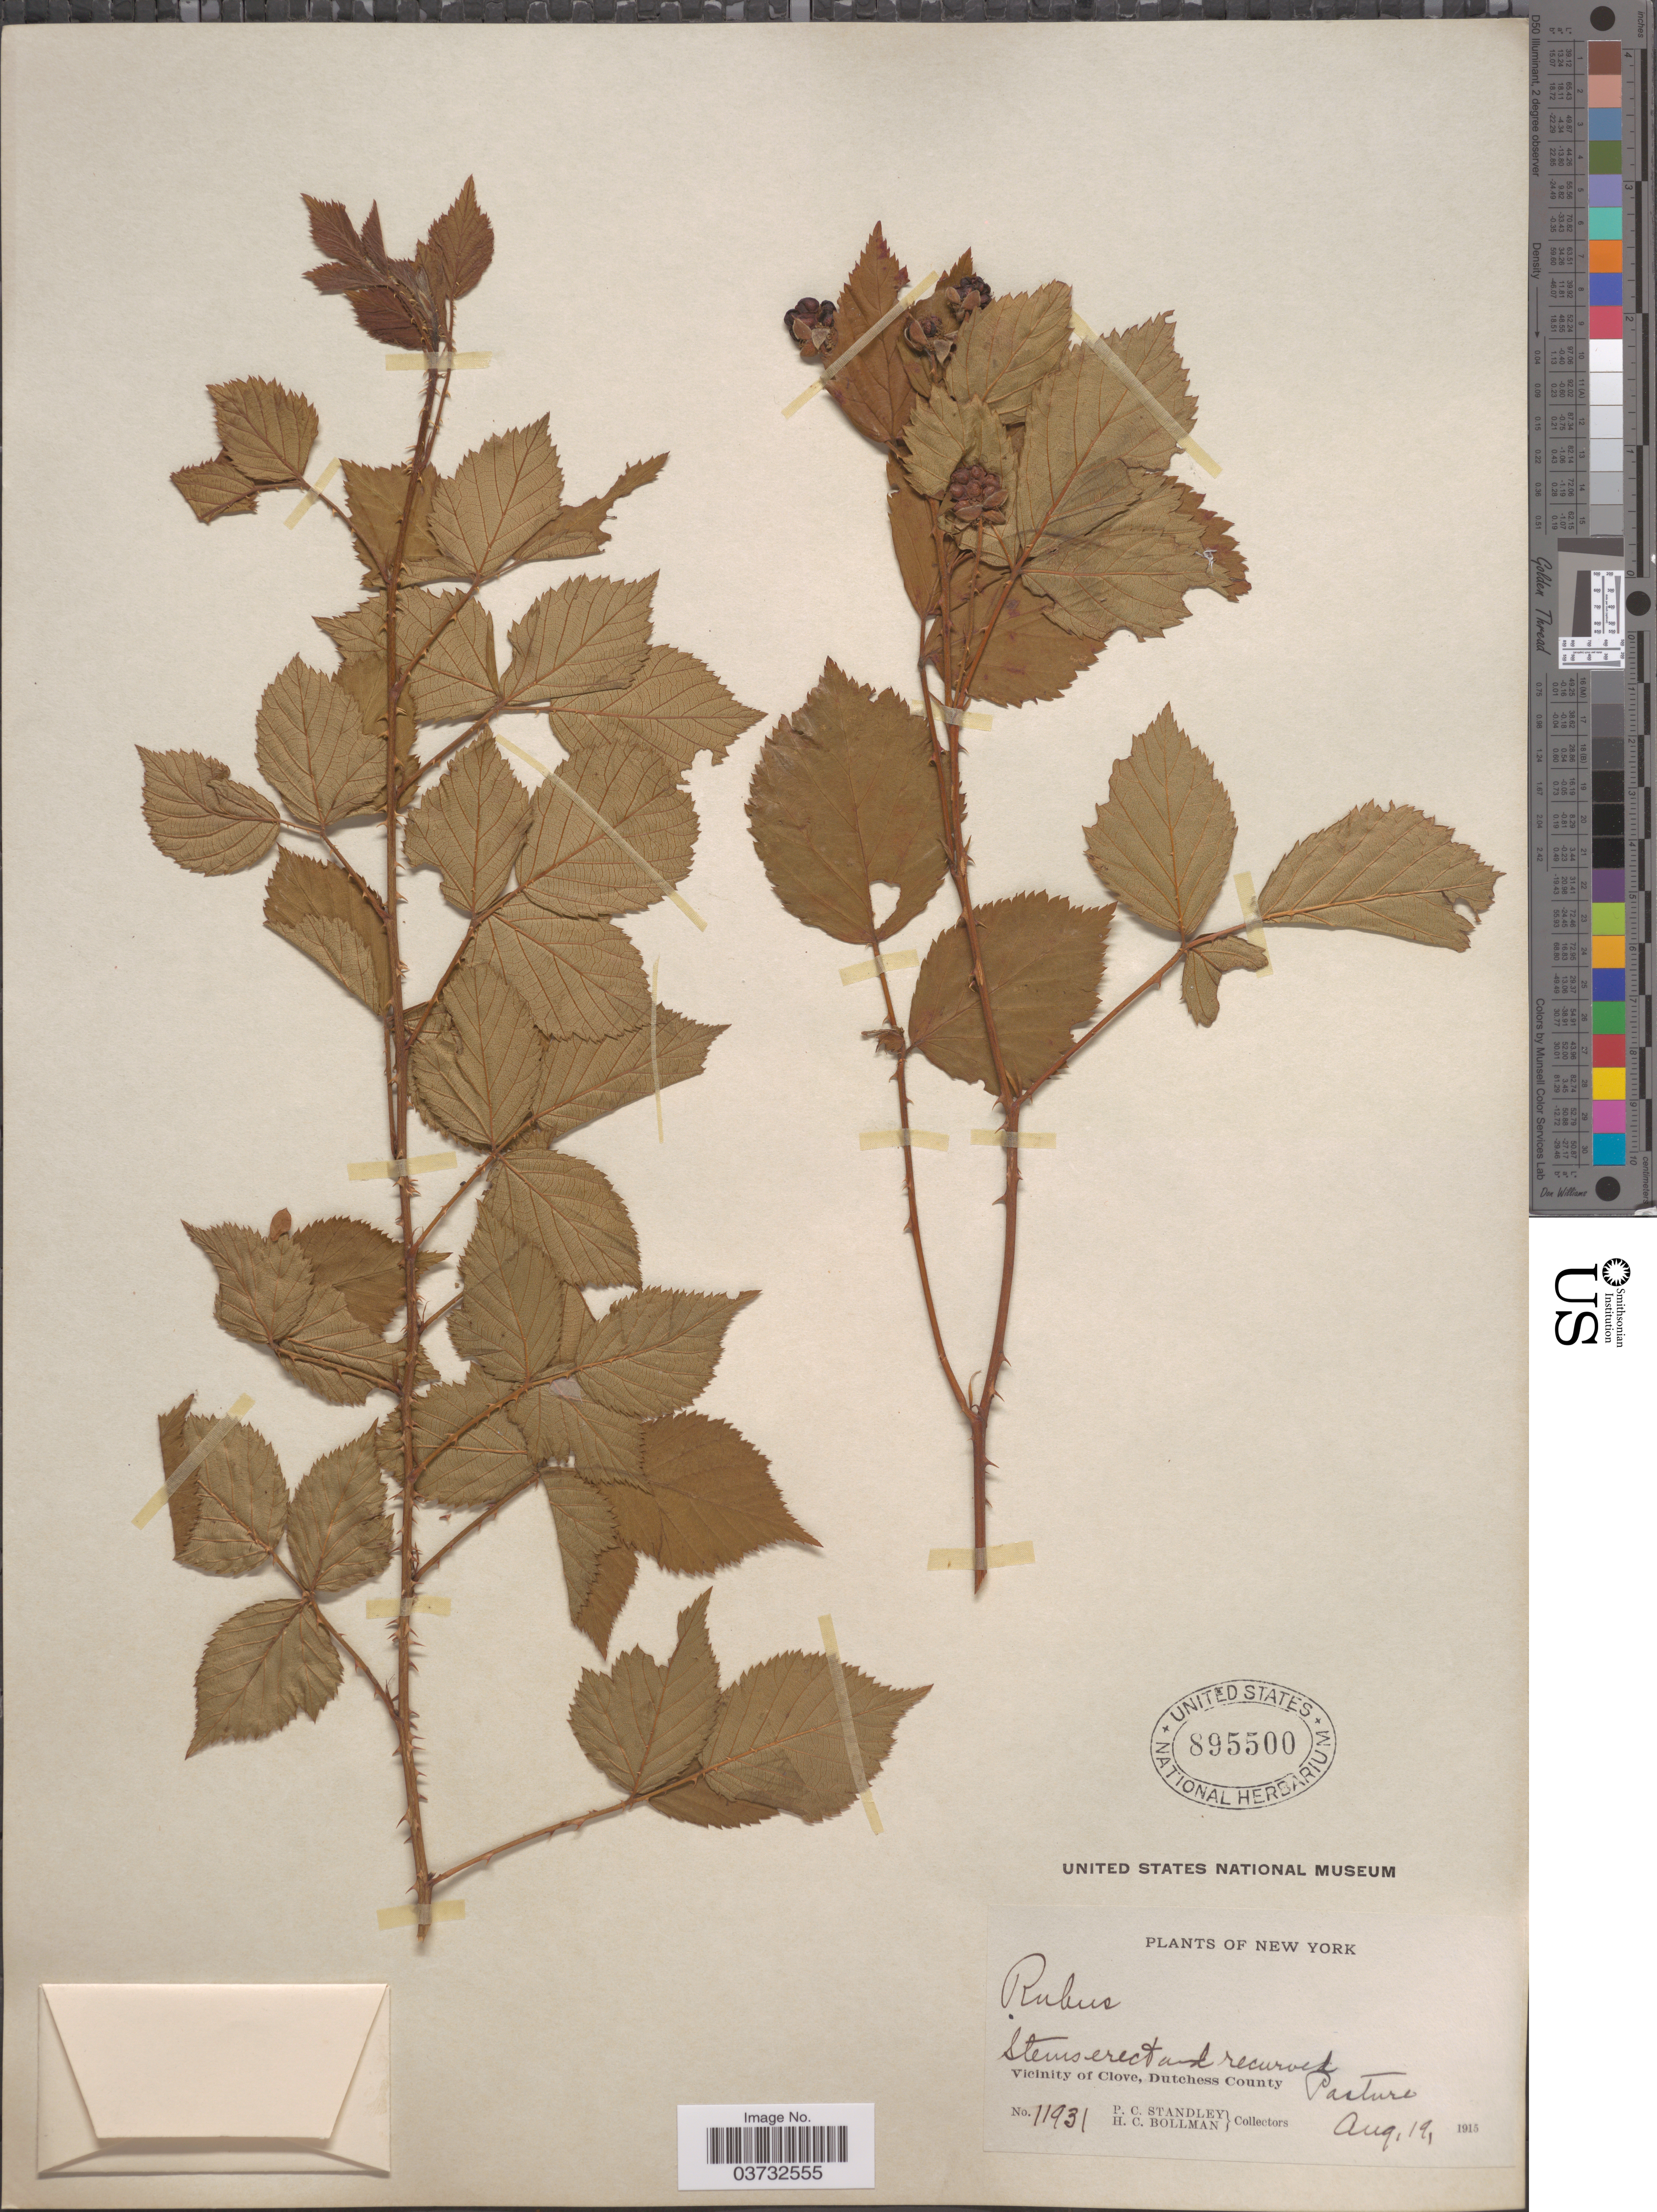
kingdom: Plantae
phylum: Tracheophyta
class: Magnoliopsida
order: Rosales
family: Rosaceae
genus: Rubus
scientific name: Rubus sp.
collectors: P. C. Standley & H. C. Bollman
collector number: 11931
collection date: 1915-08-19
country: United States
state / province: New York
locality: Vicinity of Clove, Dutchess County.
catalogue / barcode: US 895500